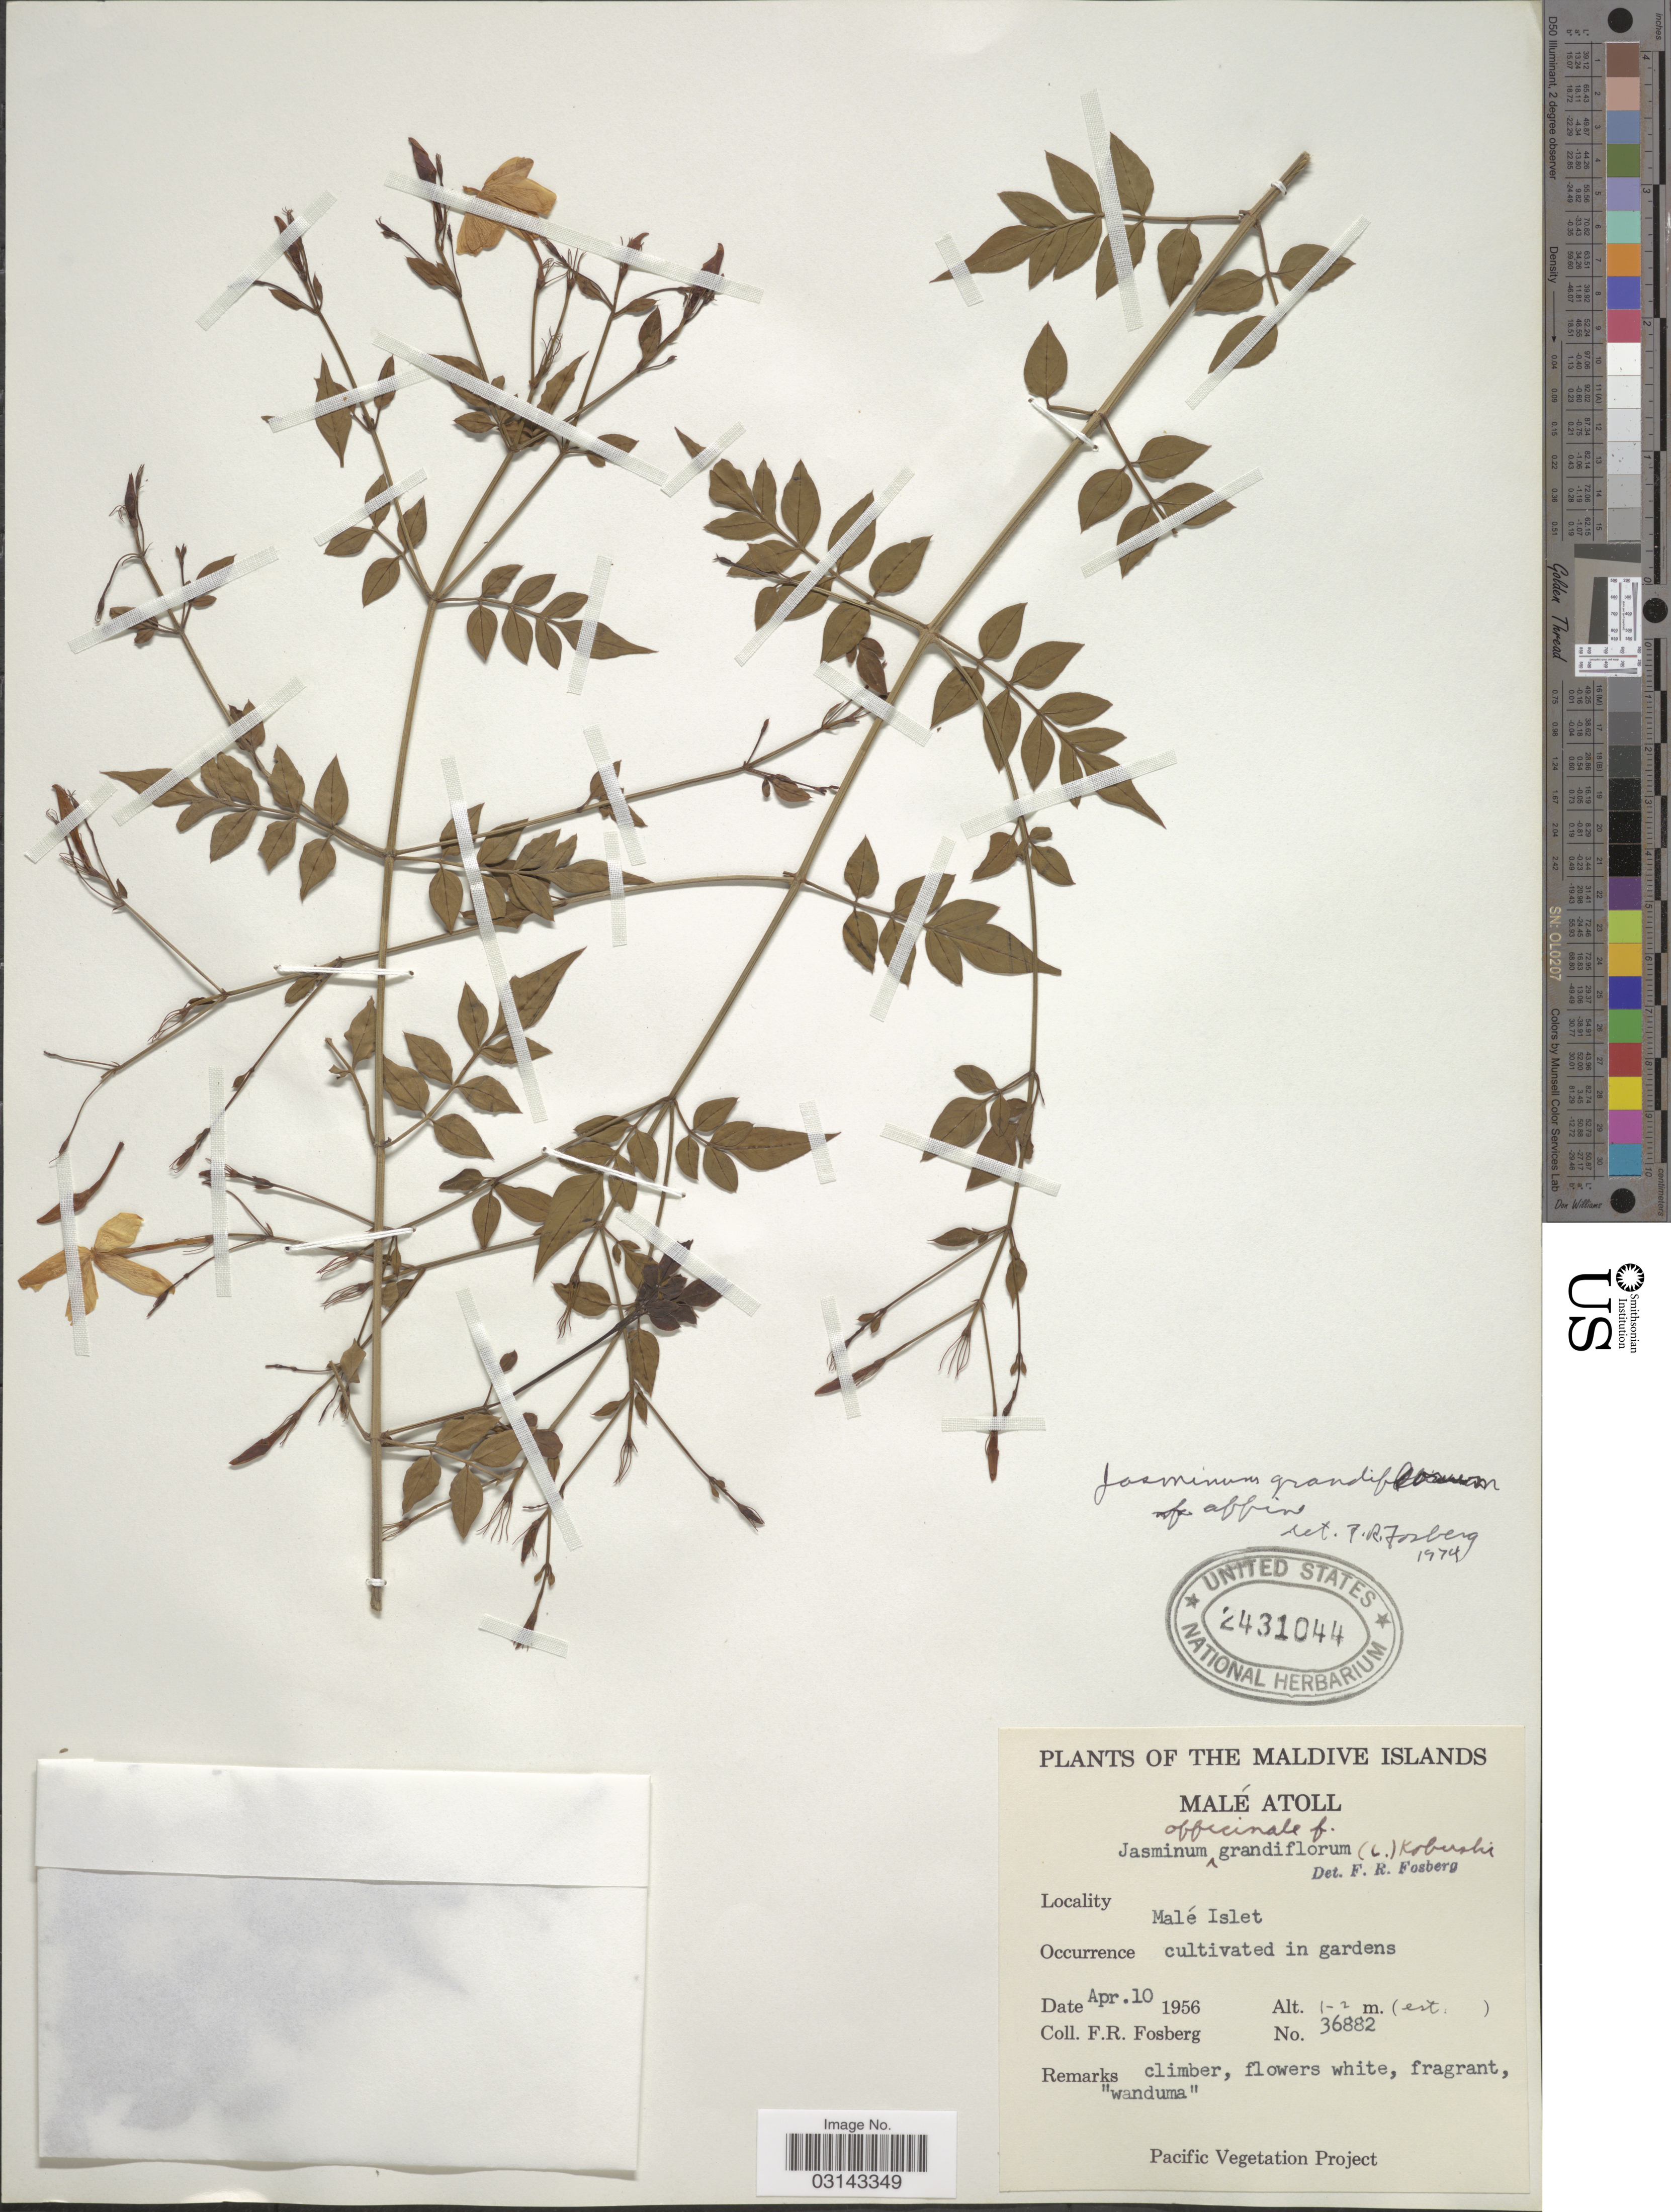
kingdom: Plantae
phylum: Tracheophyta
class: Magnoliopsida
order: Lamiales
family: Oleaceae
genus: Jasminum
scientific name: Jasminum grandiflorum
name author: L.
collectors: F. R. Fosberg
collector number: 36882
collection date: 1956-04-10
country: Maldive Islands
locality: Malé Atoll. Malé Islet.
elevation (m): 1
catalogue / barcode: US 2431044